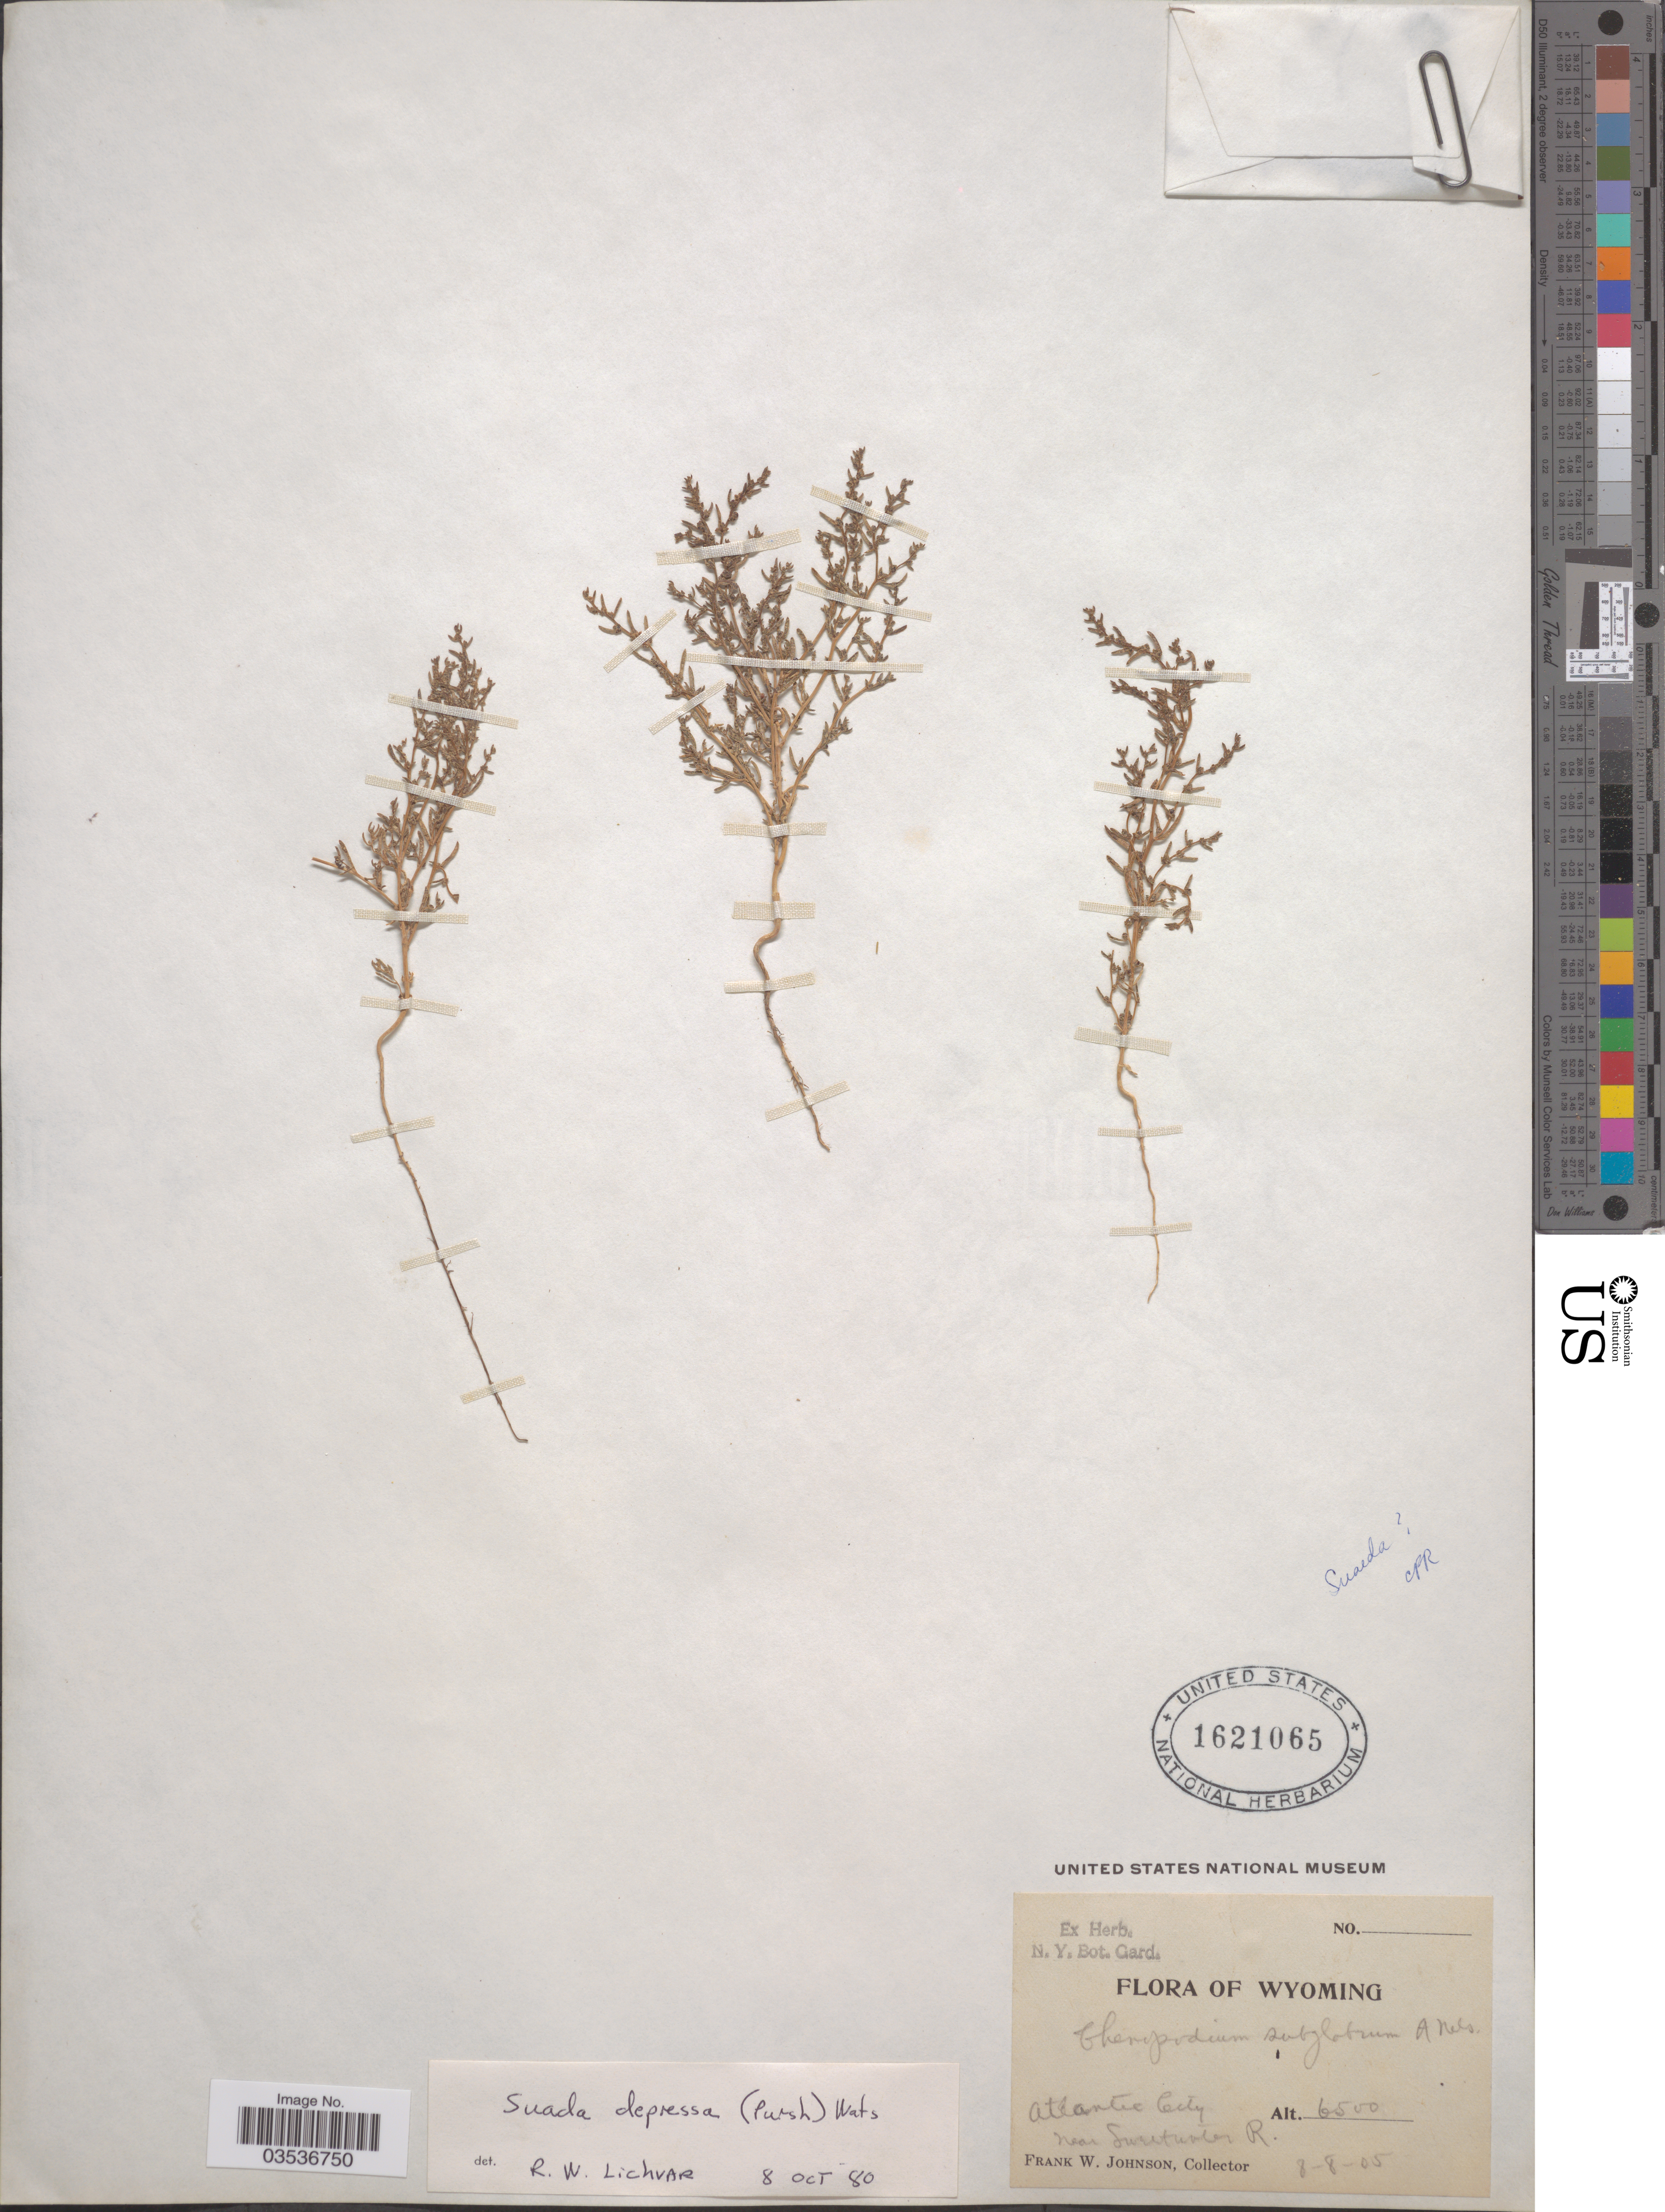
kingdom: Plantae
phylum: Tracheophyta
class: Magnoliopsida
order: Caryophyllales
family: Amaranthaceae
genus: Suaeda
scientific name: Suaeda depressa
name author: (Pursh) S. Watson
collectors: F. W. Johnson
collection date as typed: Transcribed d/m/y: 8/8/5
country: United States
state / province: Wyoming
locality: Atlantic City, near Sweetwater R.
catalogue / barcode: US 1621065